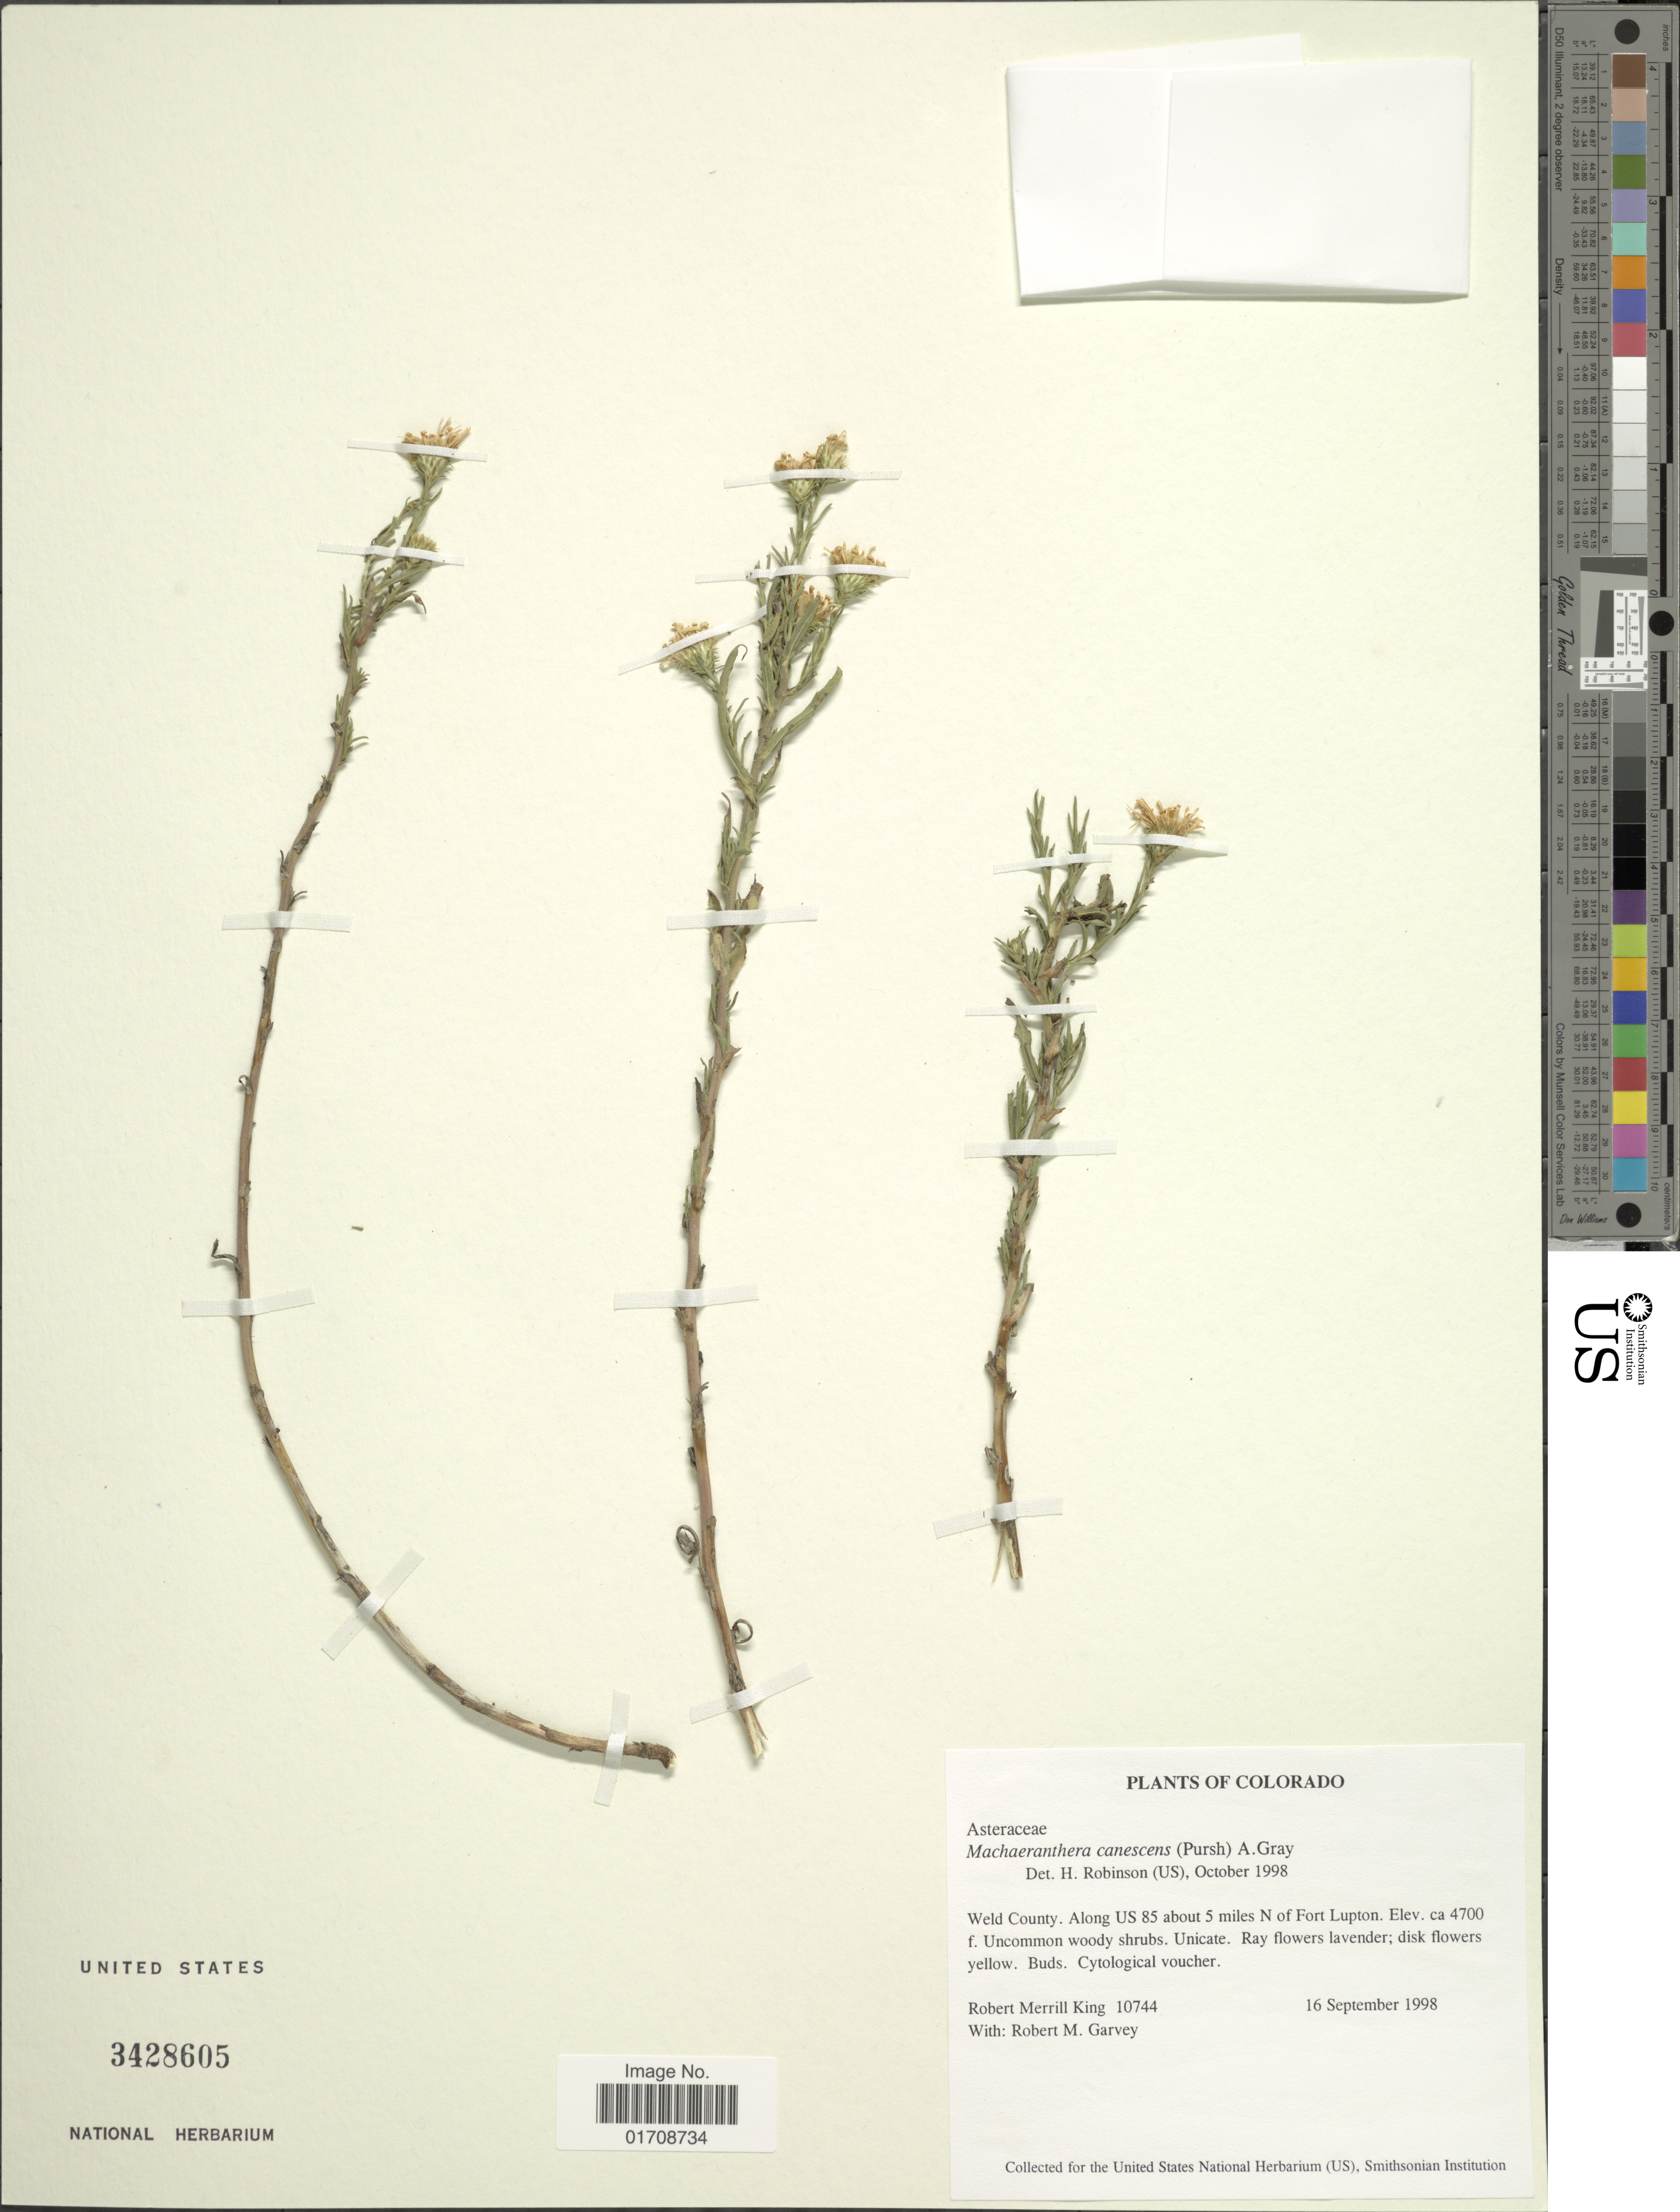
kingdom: Plantae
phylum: Tracheophyta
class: Magnoliopsida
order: Asterales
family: Asteraceae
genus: Machaeranthera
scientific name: Machaeranthera canescens var. leucanthemifolius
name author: (Greene) S.L. Welsh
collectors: R. M. King & R. Garvey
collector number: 10744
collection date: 1998-09-16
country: United States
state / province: Colorado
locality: Weld County, along US 85 about 5 miles N of Fort Lupton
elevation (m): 1433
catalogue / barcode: US 3428605